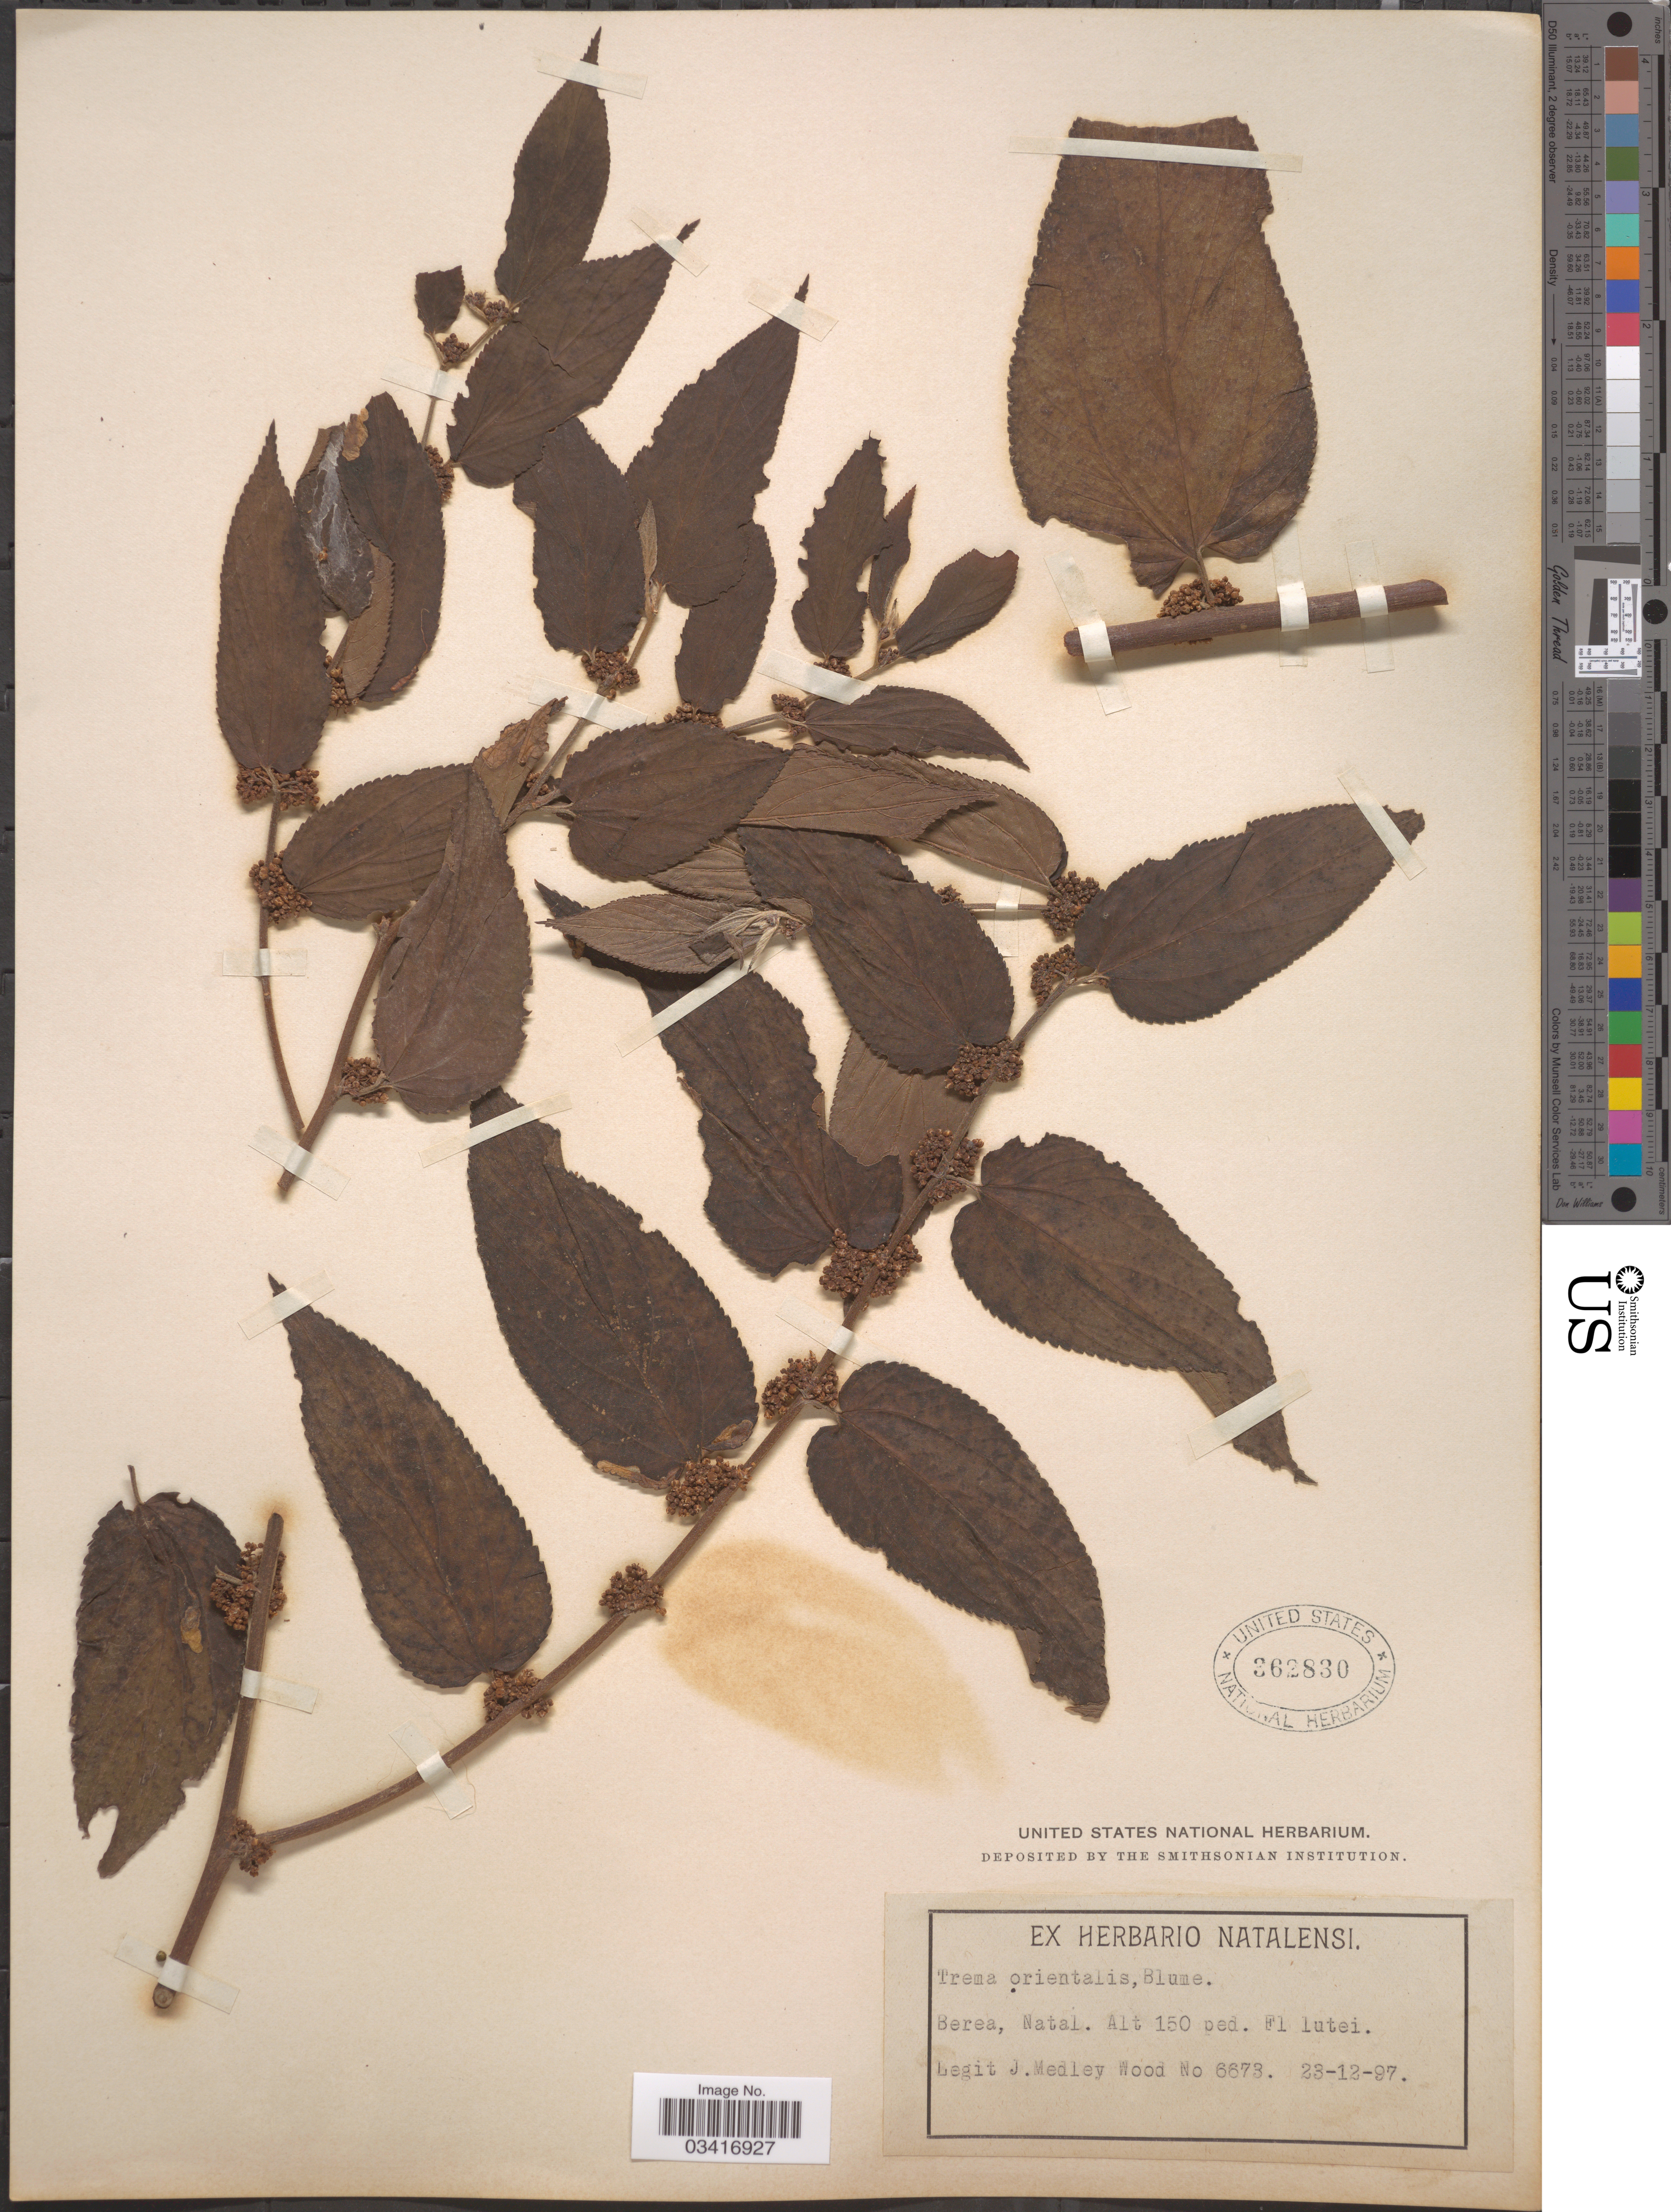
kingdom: Plantae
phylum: Tracheophyta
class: Magnoliopsida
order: Rosales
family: Cannabaceae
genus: Trema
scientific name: Trema orientale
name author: (L.) Blume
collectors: J. Medley Wood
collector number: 6673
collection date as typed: Transcribed d/m/y: 23/12/97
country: South Africa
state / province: KwaZulu-Natal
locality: Berea, Natal.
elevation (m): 46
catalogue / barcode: US 362830